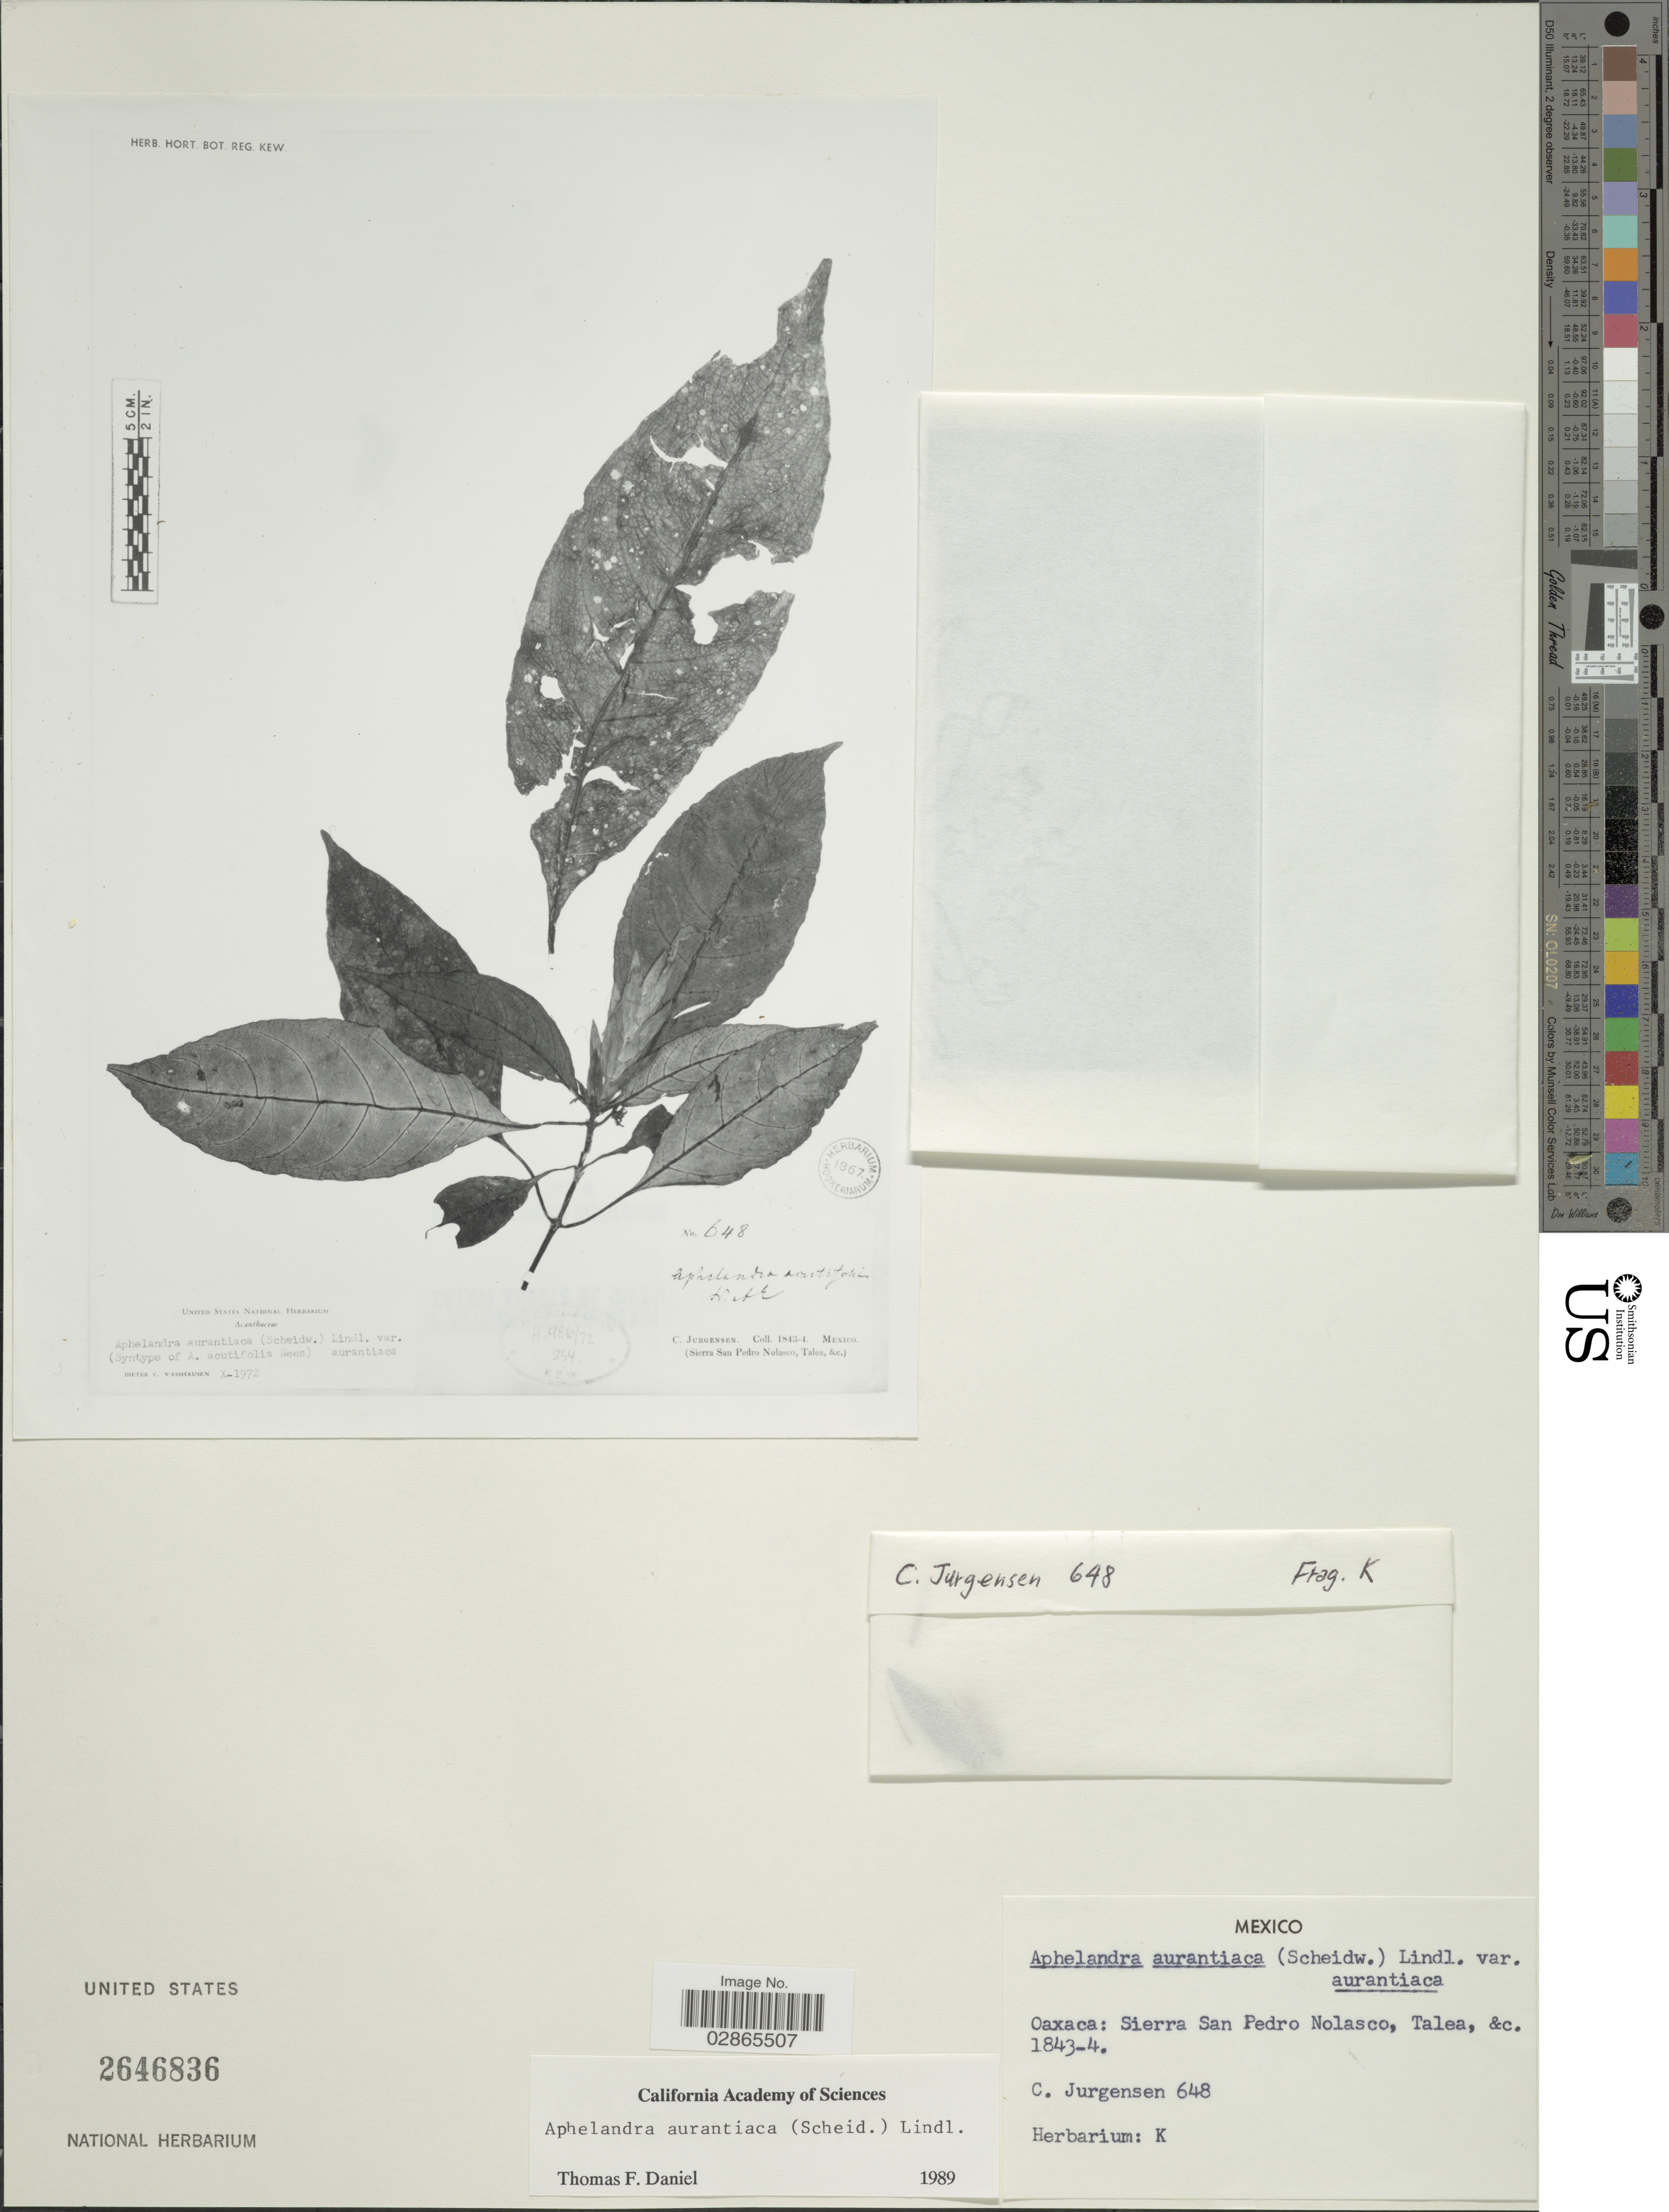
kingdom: Plantae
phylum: Tracheophyta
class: Magnoliopsida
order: Lamiales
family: Acanthaceae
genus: Aphelandra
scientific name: Aphelandra aurantiaca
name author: (Scheidw.) Lindl.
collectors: C. Jurgensen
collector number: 648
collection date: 1843/1844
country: Mexico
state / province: Oaxaca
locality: Sierra San Pedro Nolasco, Talea & c.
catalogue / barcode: US 2646836